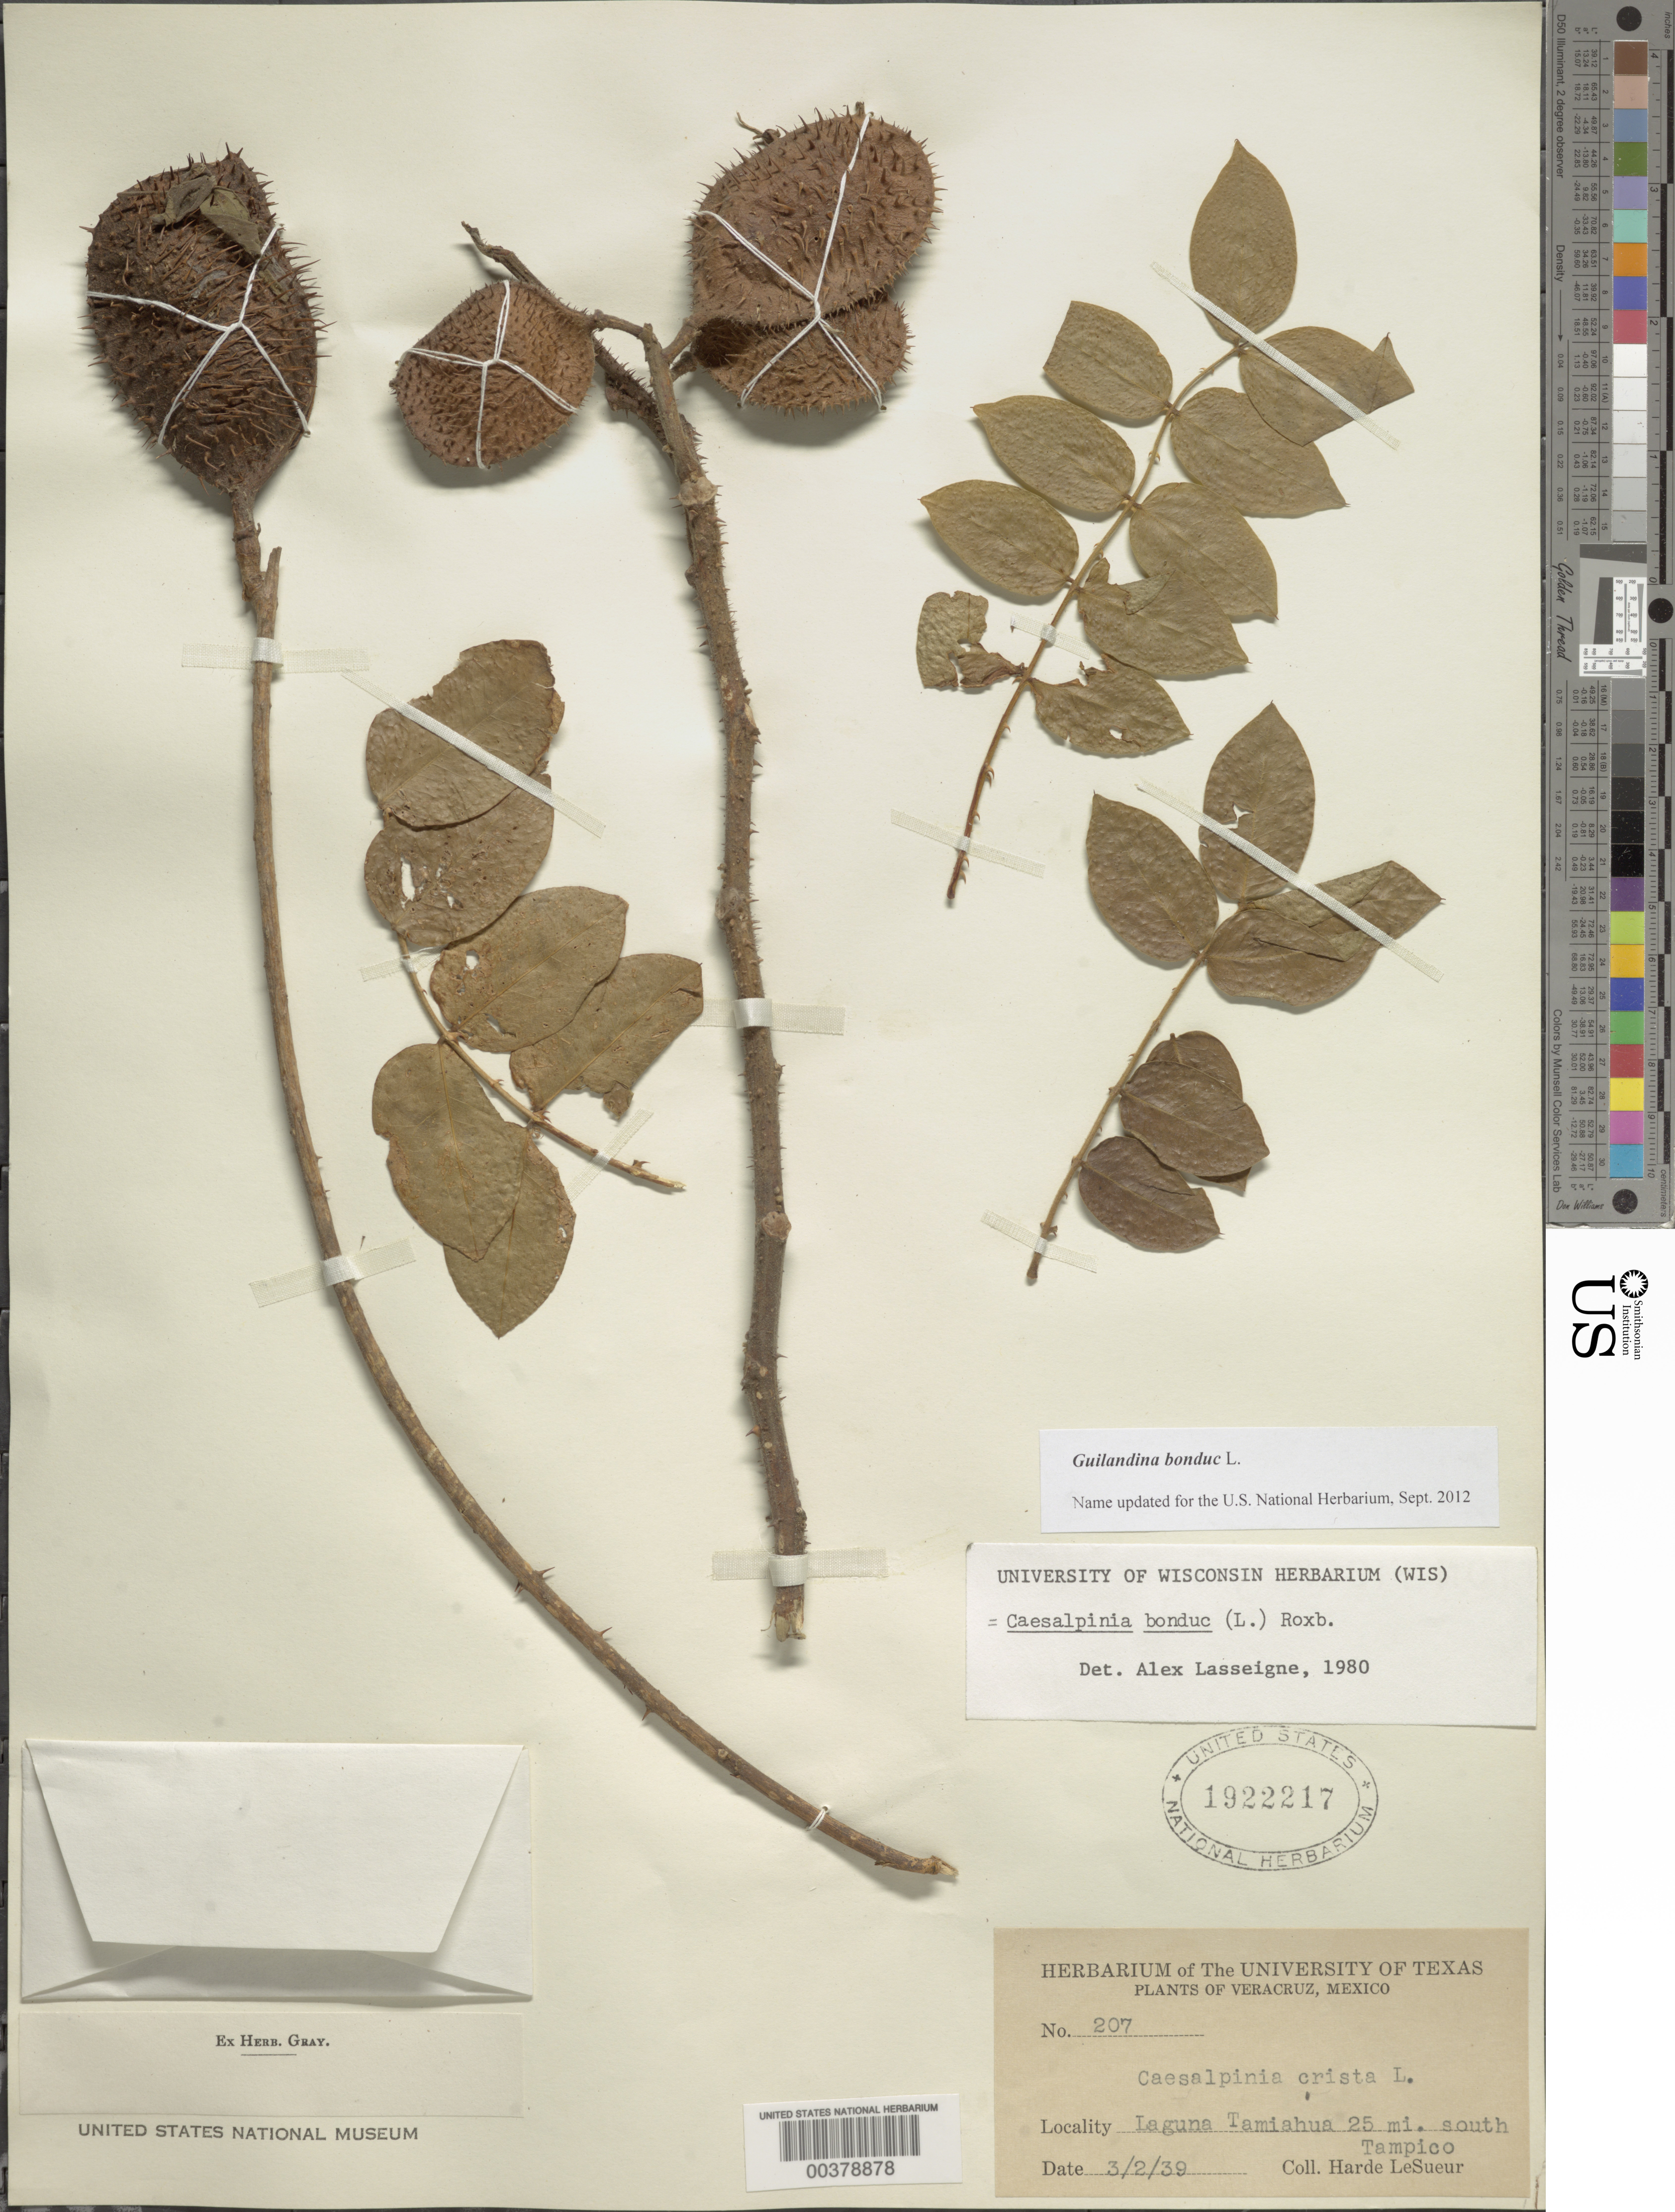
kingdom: Plantae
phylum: Tracheophyta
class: Magnoliopsida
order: Fabales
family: Fabaceae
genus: Guilandina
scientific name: Guilandina bonduc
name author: L.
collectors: D. H. LeSueur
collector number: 207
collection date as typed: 03 Feb 1939 or 02 Mar 1939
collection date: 1939-02-03 or 1939-03-02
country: Mexico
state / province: Veracruz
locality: Laguna tamiahua, 25 mi s tampico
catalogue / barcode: US 1922217